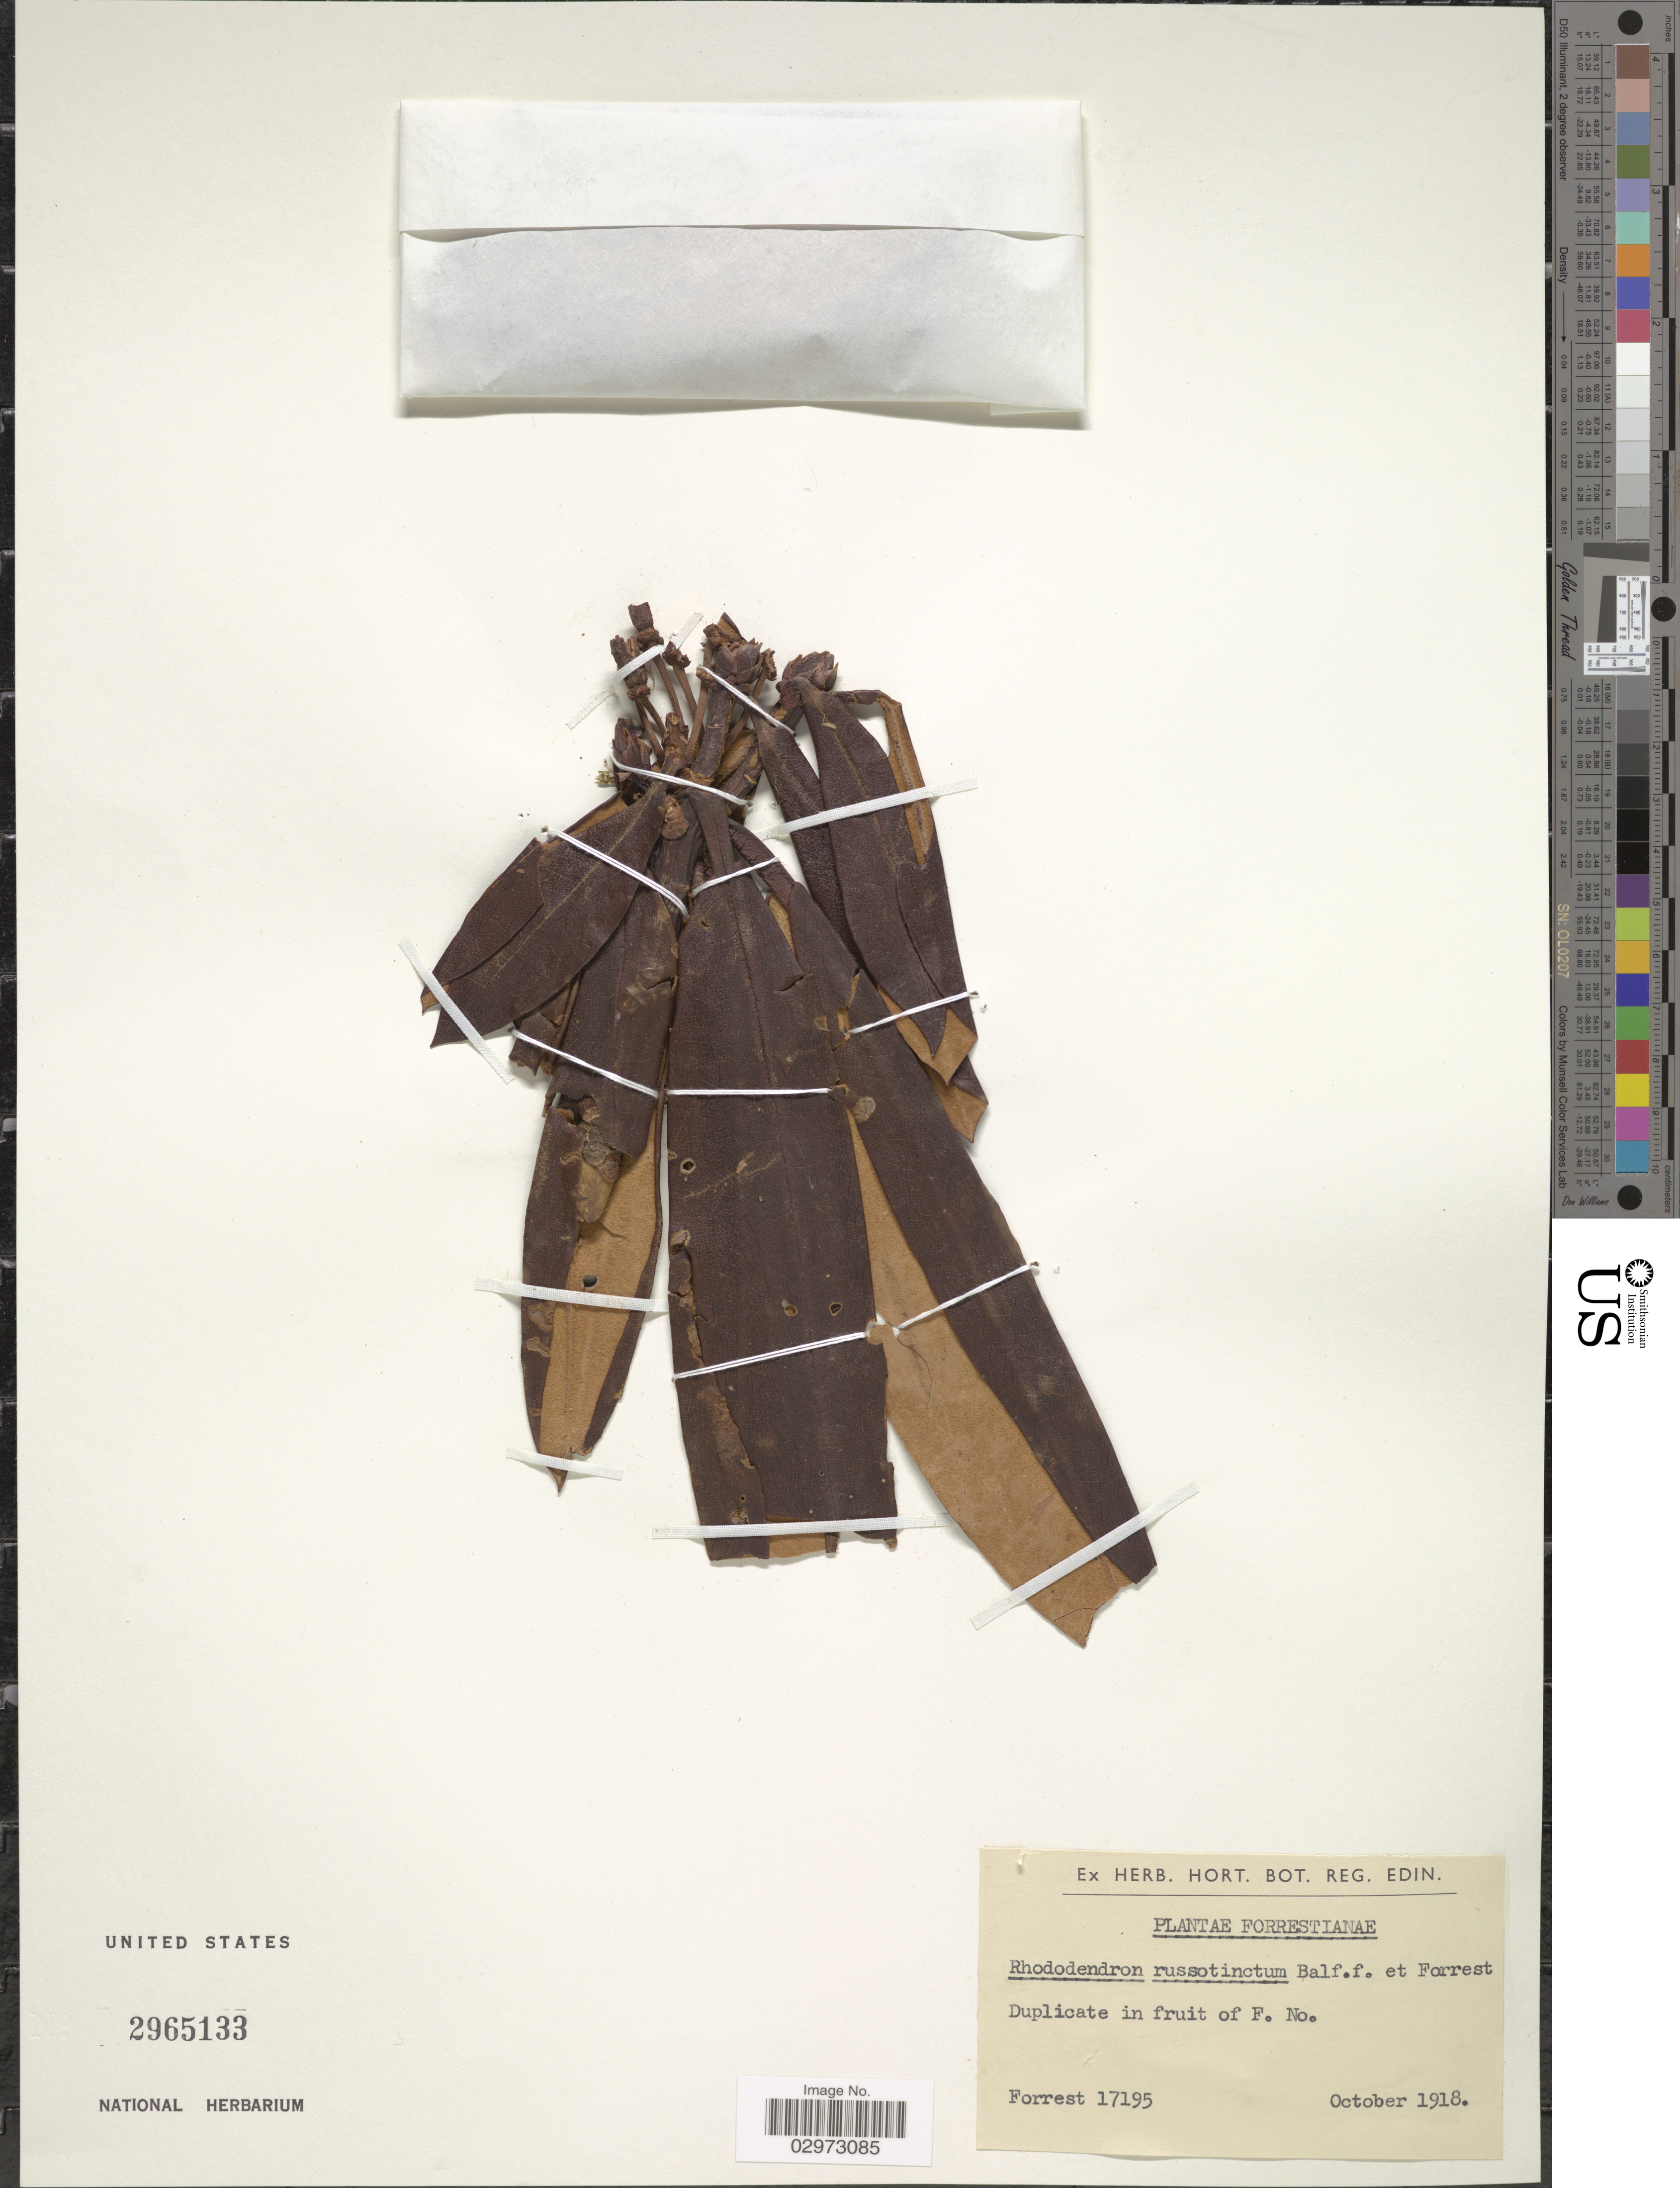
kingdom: Plantae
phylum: Tracheophyta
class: Magnoliopsida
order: Ericales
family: Ericaceae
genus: Rhododendron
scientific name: Rhododendron russotinctum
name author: Balf. f. & Forrest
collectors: -. Forrest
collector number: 17195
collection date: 1918-10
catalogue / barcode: US 2965133